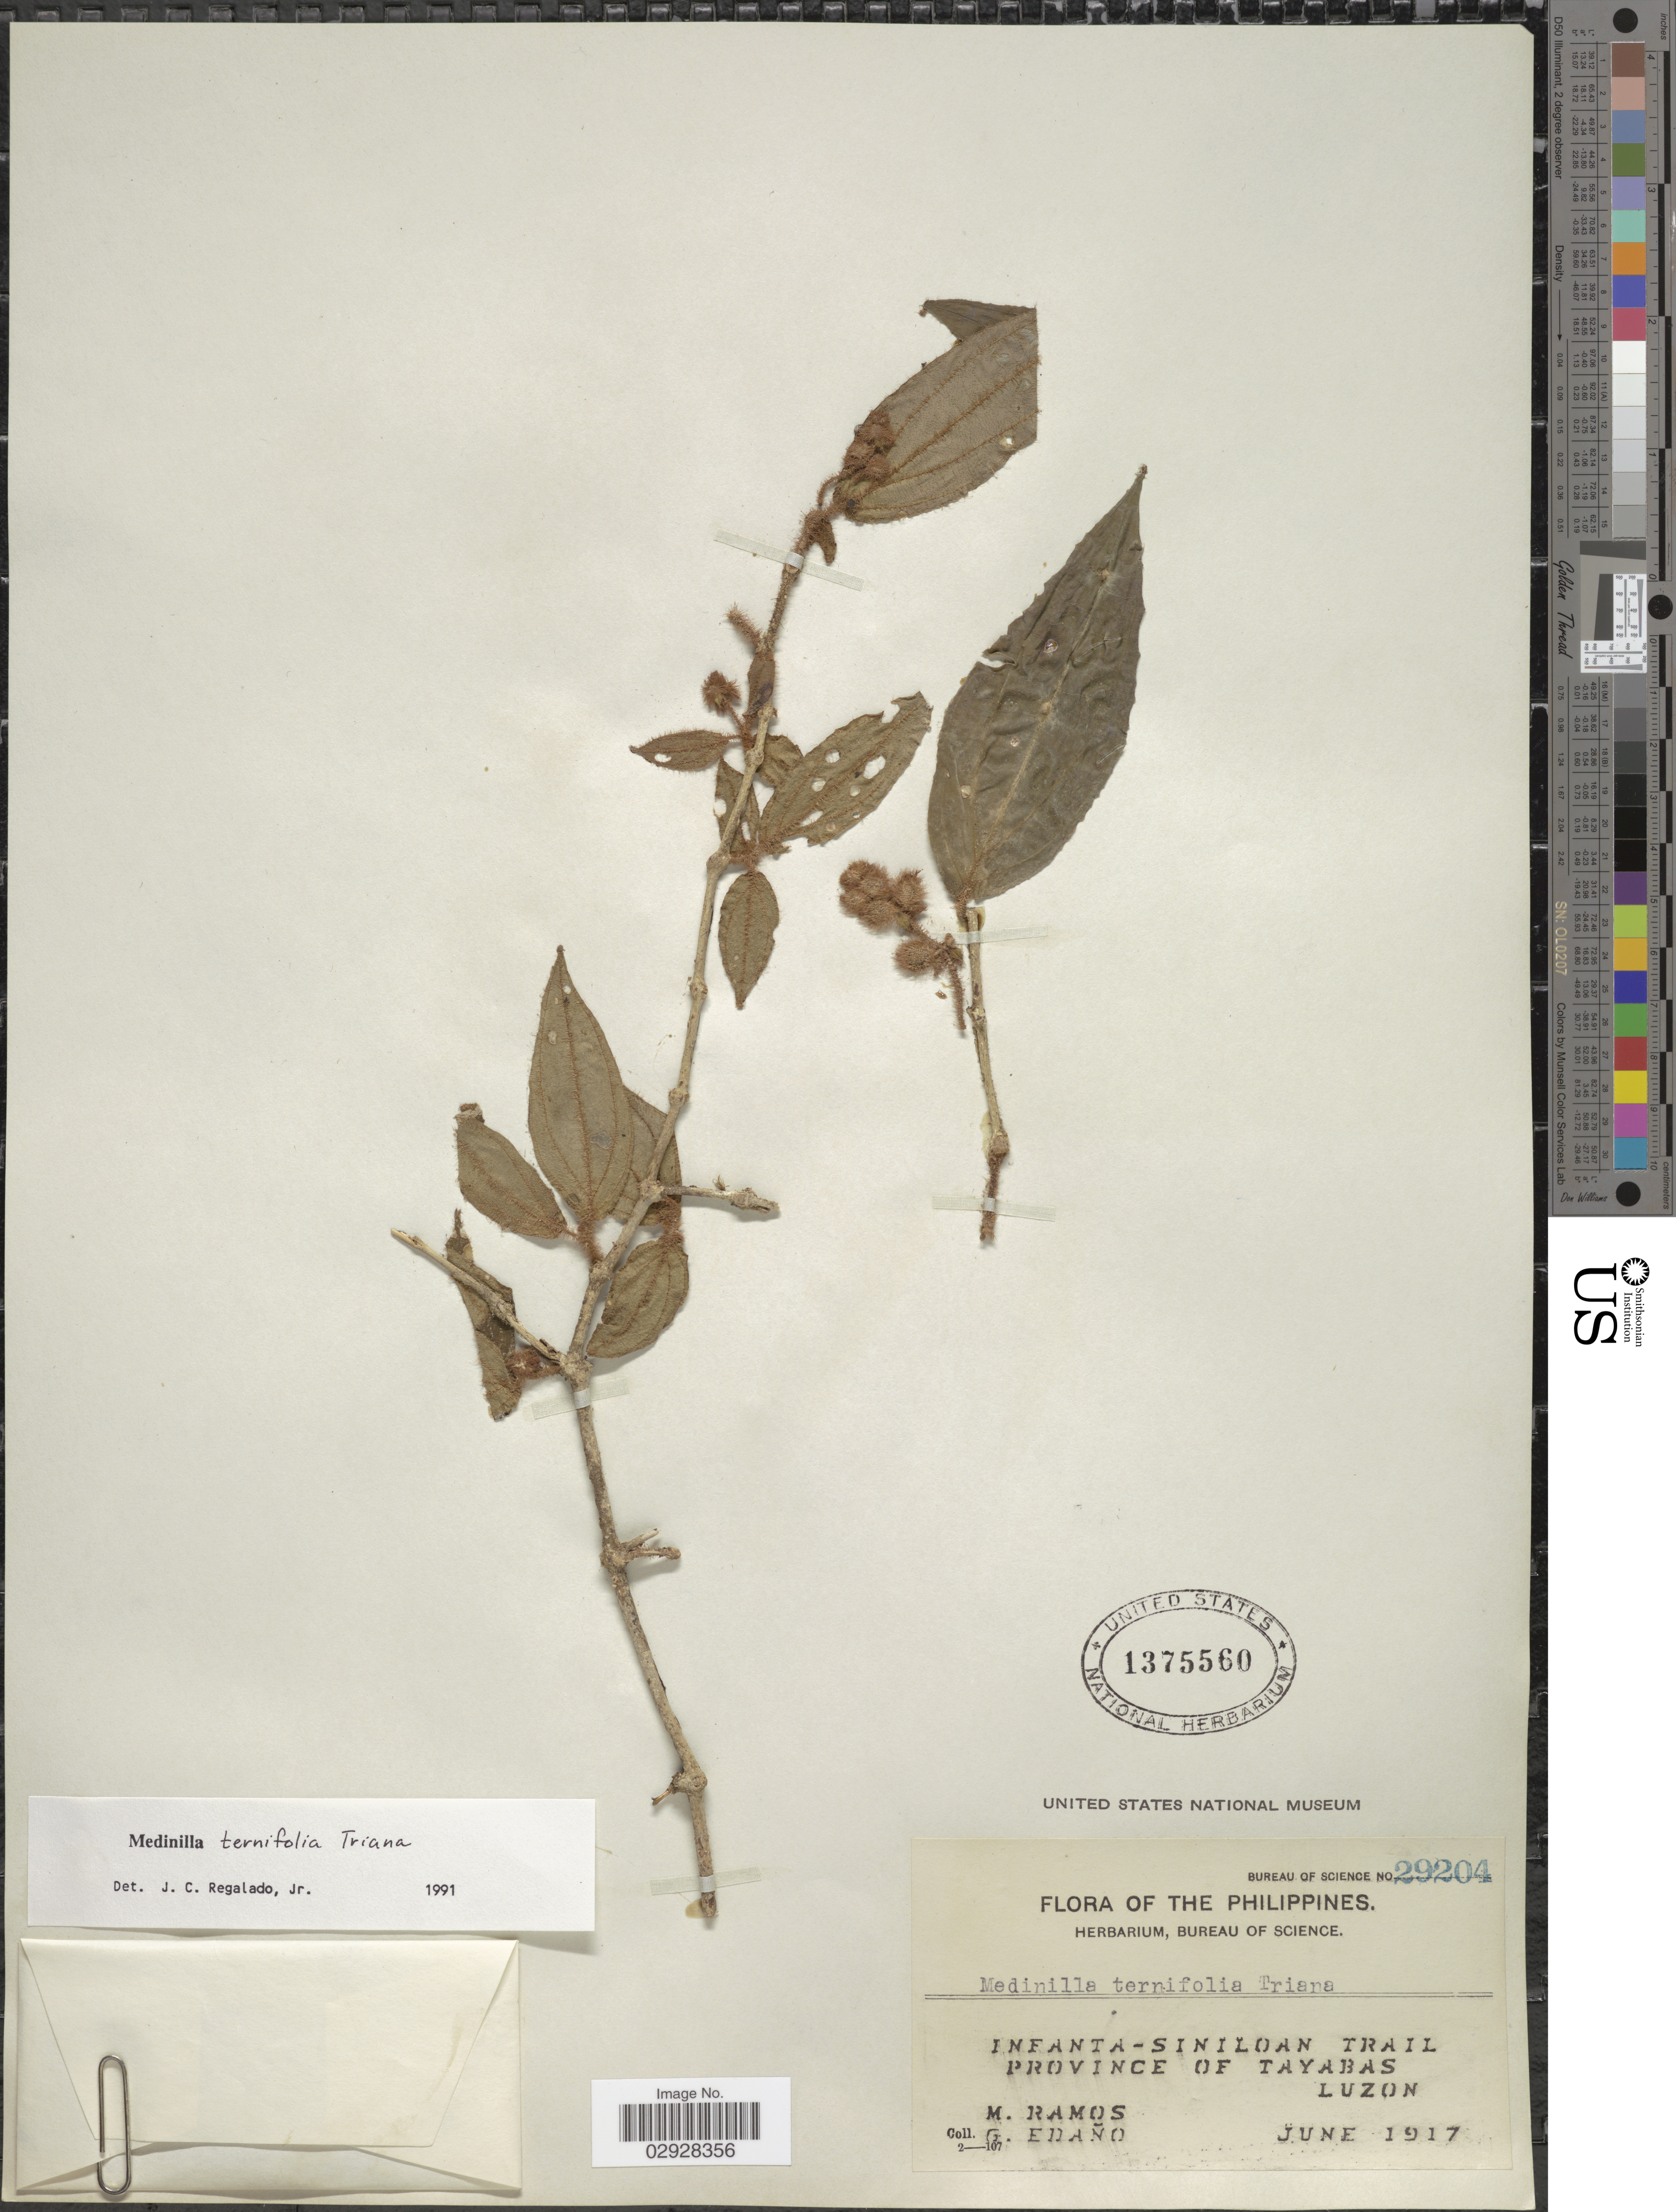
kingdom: Plantae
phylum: Tracheophyta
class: Magnoliopsida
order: Myrtales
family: Melastomataceae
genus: Medinilla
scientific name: Medinilla ternifolia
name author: Triana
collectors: M. Ramos & G. Edaño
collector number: Bureau of Science 29204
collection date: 1917-06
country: Philippines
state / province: Calabarzon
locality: Infanta-Siniloan Trail. Province of Tayabas, Luzon.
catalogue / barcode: US 1375560